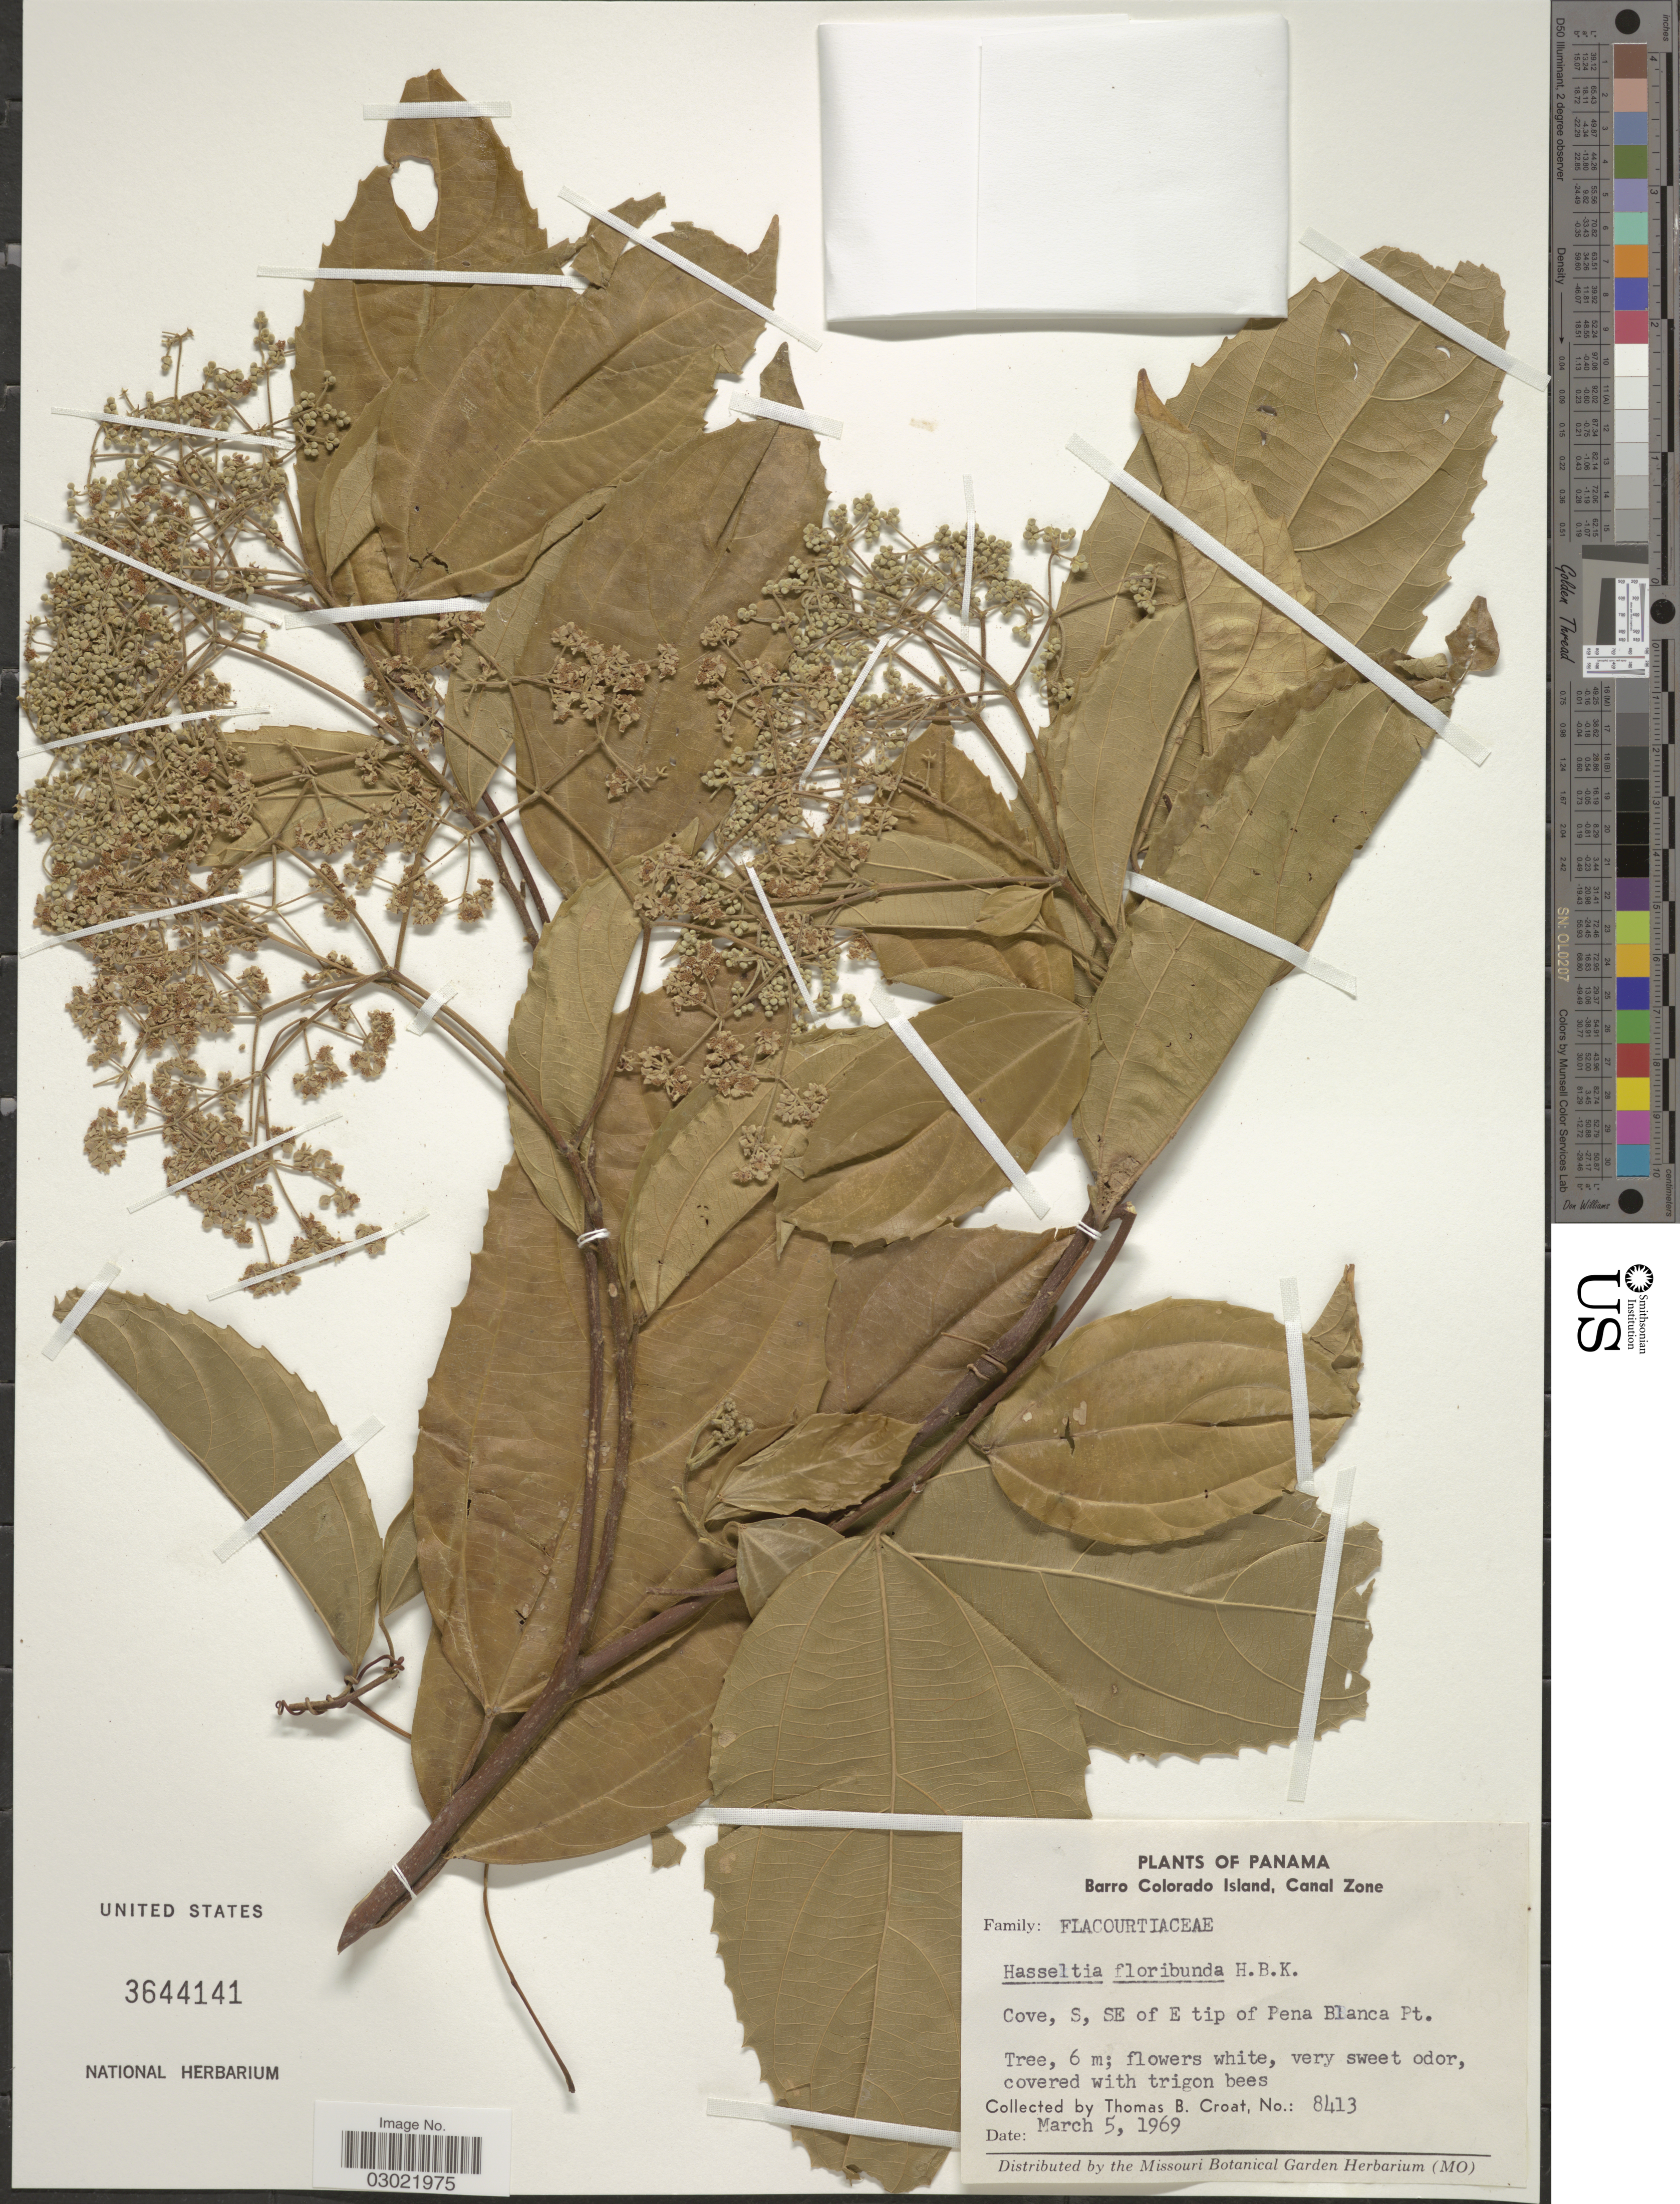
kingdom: Plantae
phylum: Tracheophyta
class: Magnoliopsida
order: Malpighiales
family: Salicaceae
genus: Hasseltia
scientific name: Hasseltia floribunda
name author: Kunth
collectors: T. B. Croat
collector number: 8413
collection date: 1969-03-05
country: Panama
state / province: Panamá Oeste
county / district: Canal Zone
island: Barro Colorado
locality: Barro Colorado Island, Canal Zone. Cove, S, SE of E tip of Pena Blanca Pt.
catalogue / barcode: US 3644141